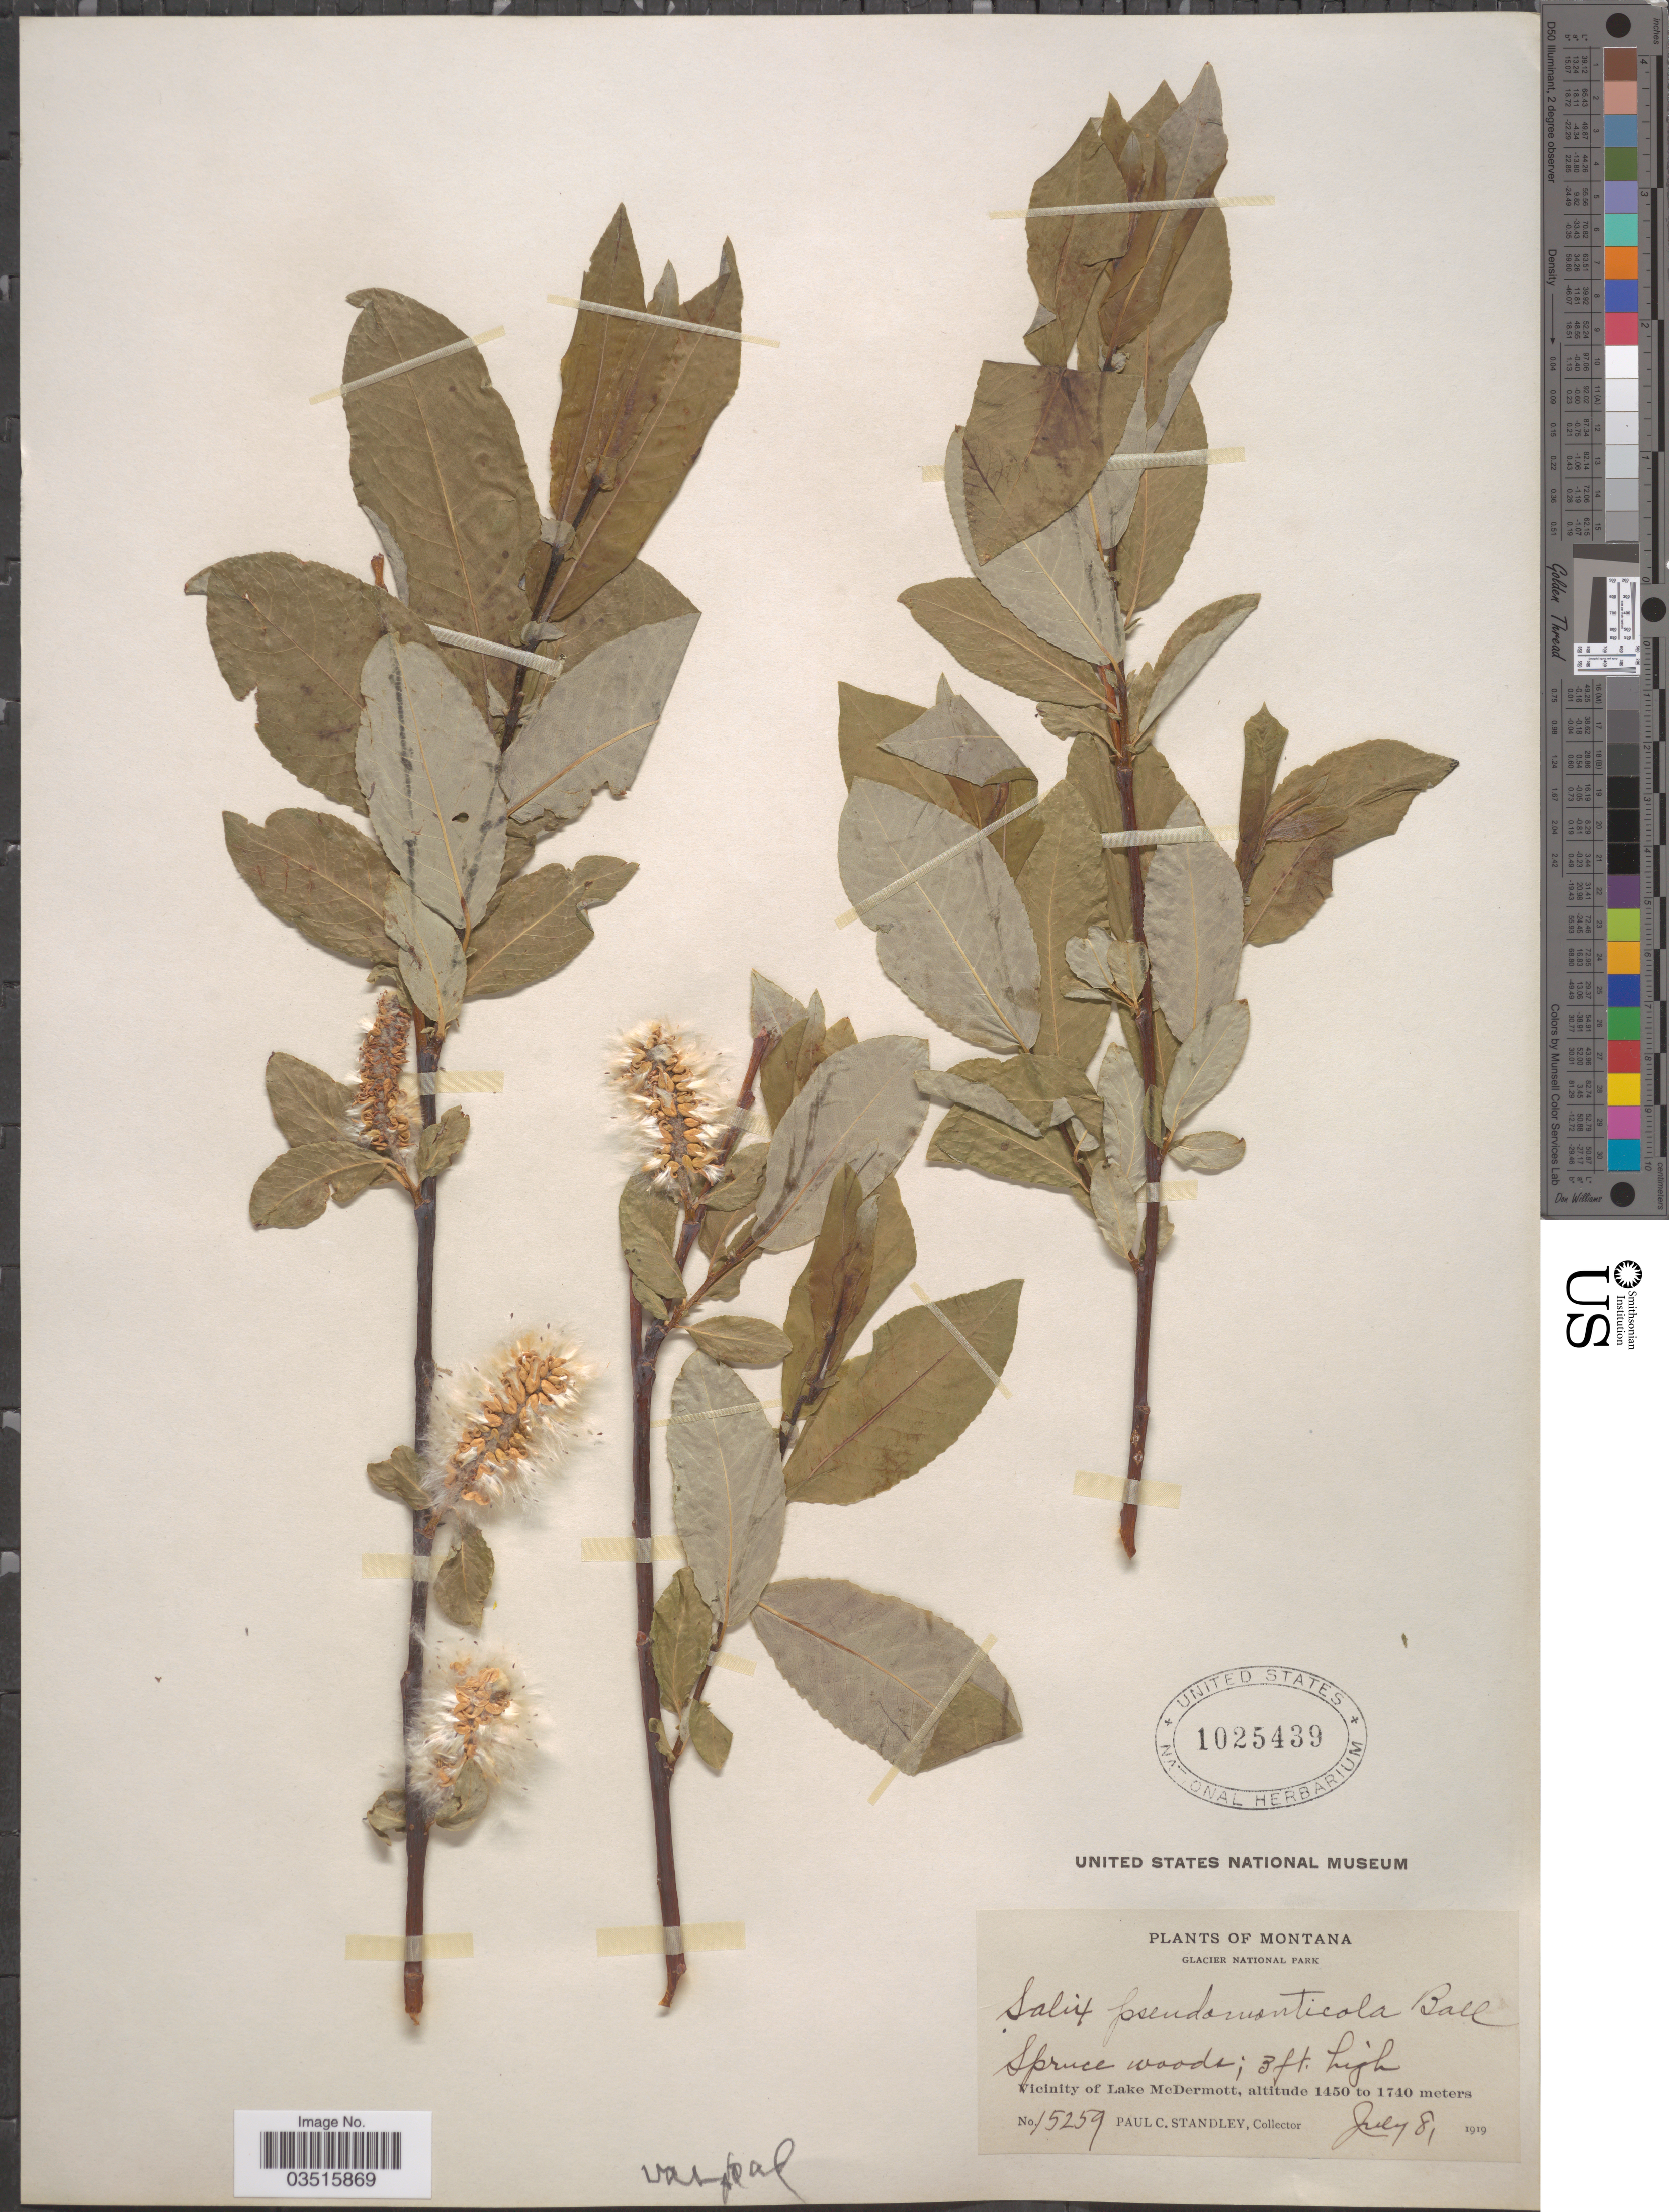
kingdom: Plantae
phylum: Tracheophyta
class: Magnoliopsida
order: Malpighiales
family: Salicaceae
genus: Salix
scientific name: Salix monticola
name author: Bebb.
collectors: P. C. Standley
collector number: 15259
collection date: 1919-07-08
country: United States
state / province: Montana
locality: Glacier National Park. Vicinity of Lake McDermott.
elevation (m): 1450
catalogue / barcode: US 1025439